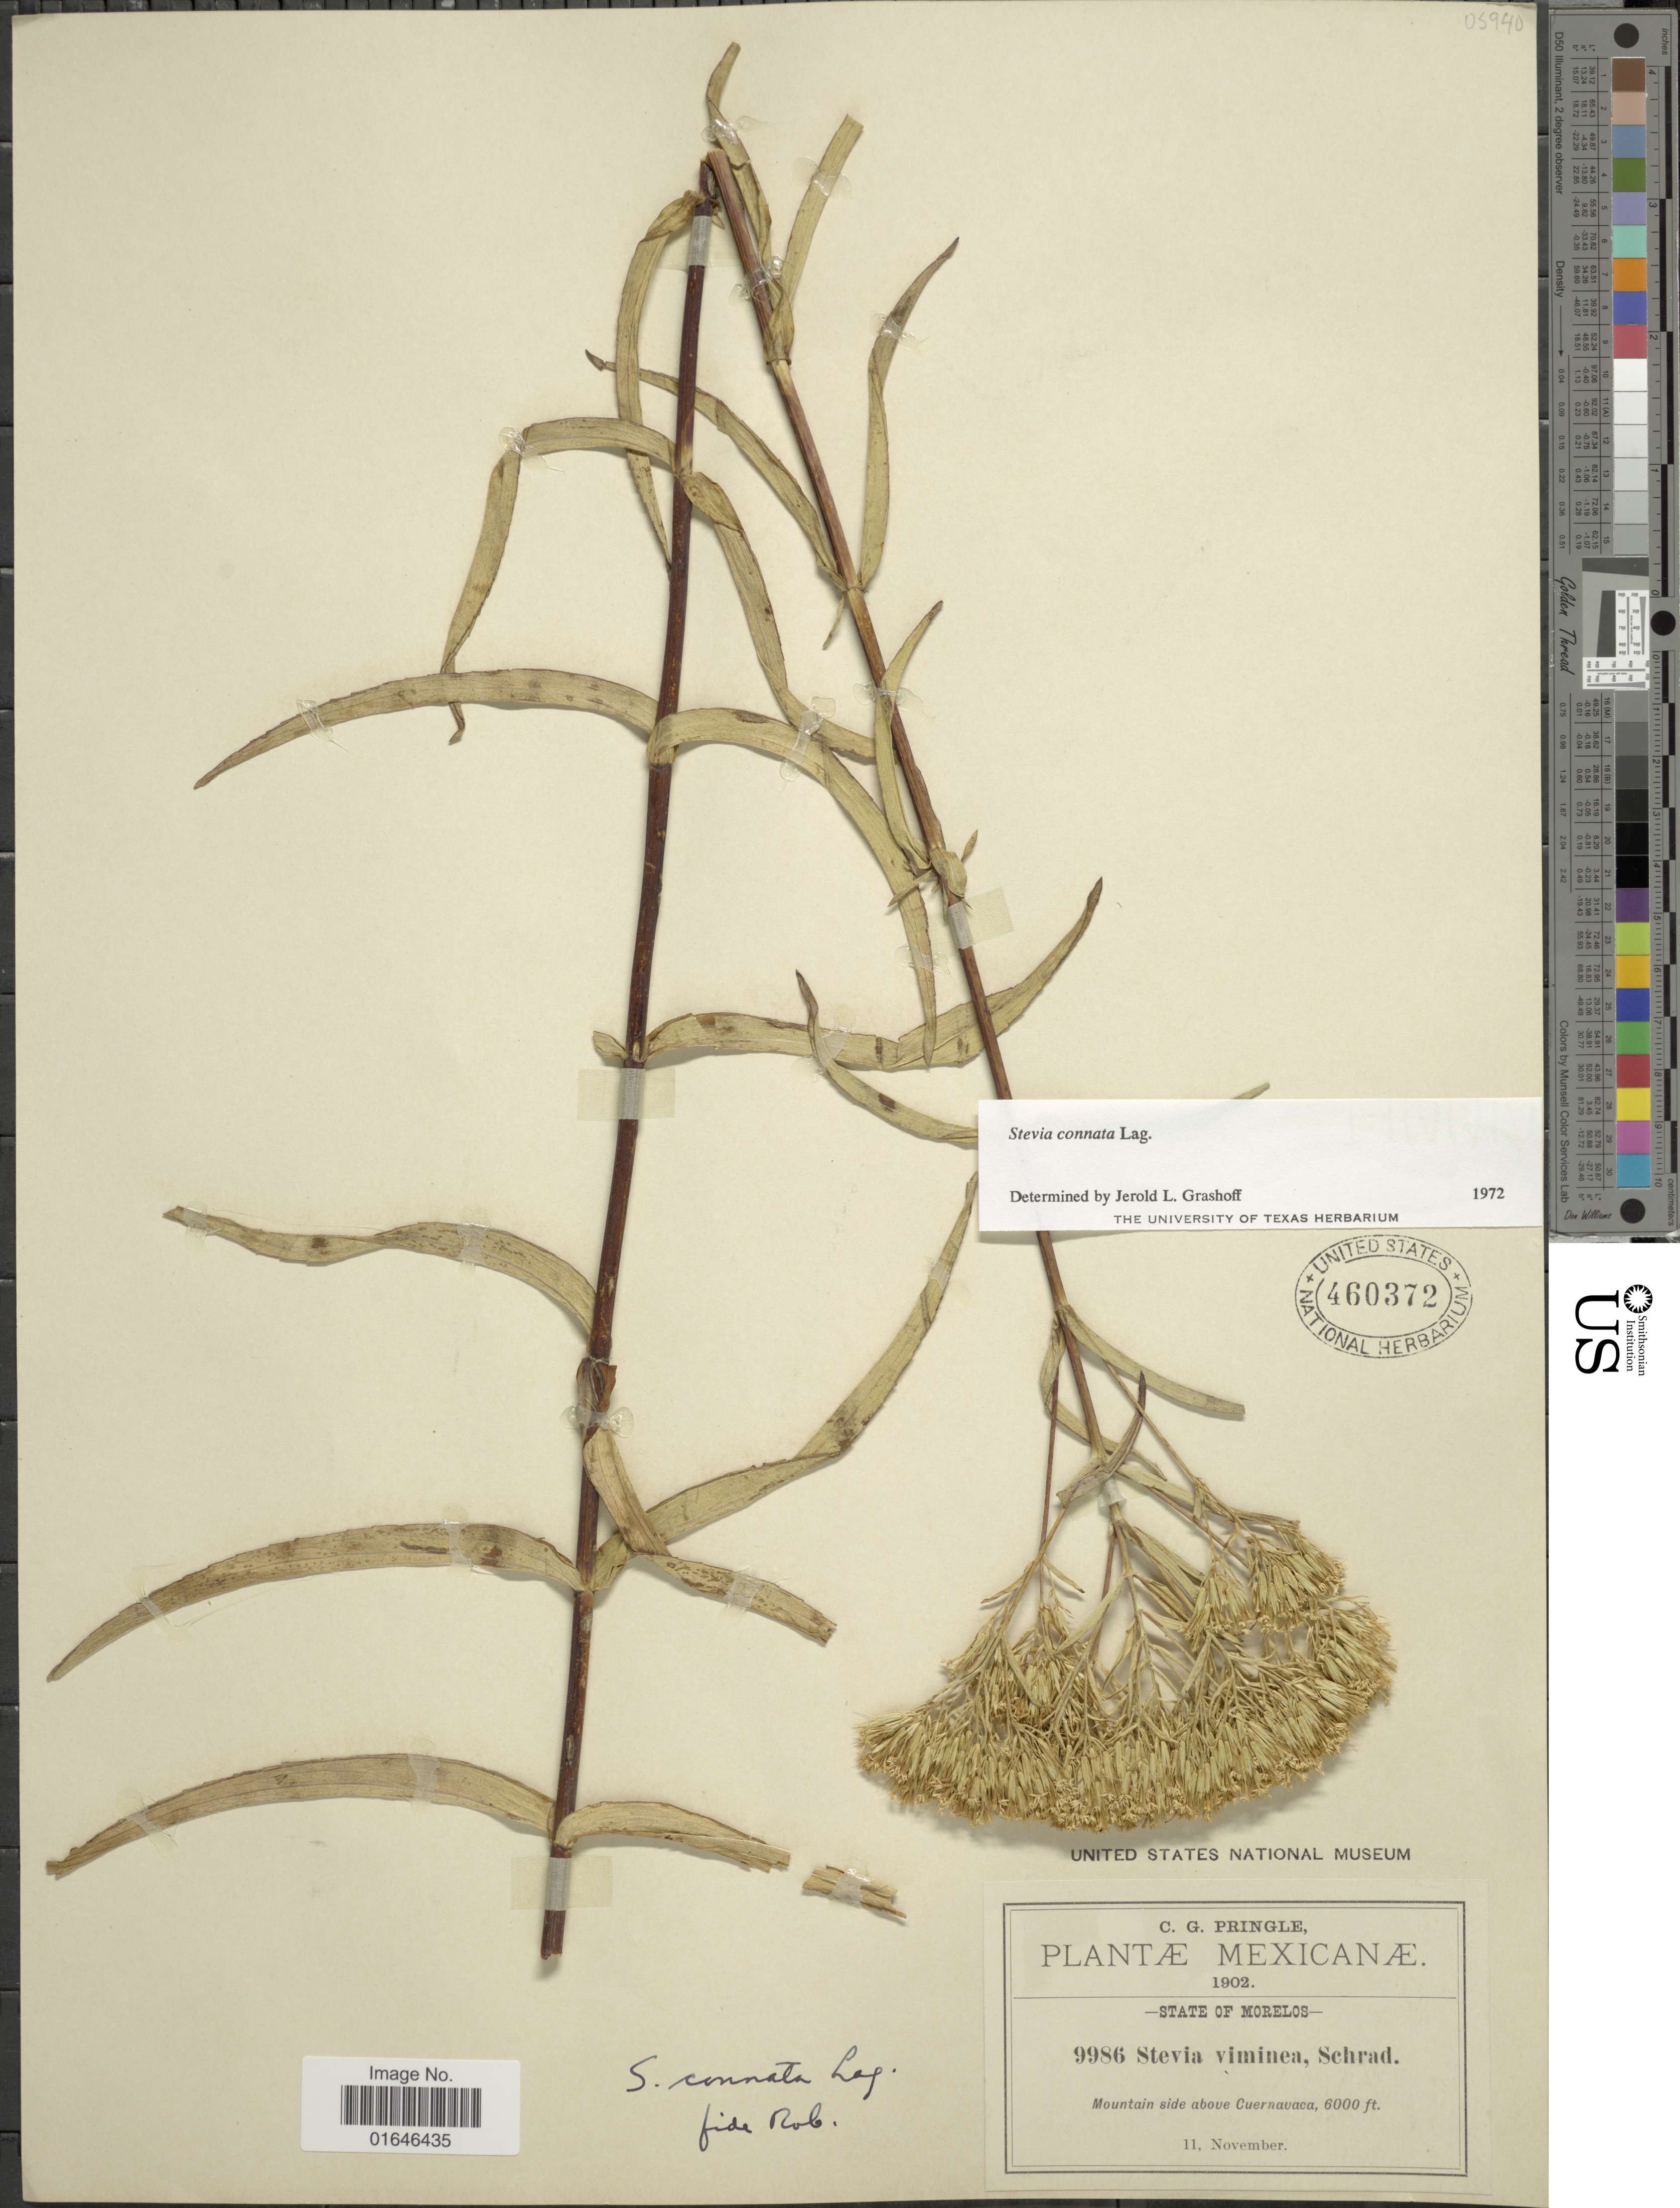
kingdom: Plantae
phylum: Tracheophyta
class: Magnoliopsida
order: Asterales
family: Asteraceae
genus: Stevia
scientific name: Stevia connata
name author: Lag.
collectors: C. G. Pringle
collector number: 9986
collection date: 1902-11-11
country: Mexico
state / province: Morelos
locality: Mountain side above Cuernavaca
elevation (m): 1829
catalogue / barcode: US 460372